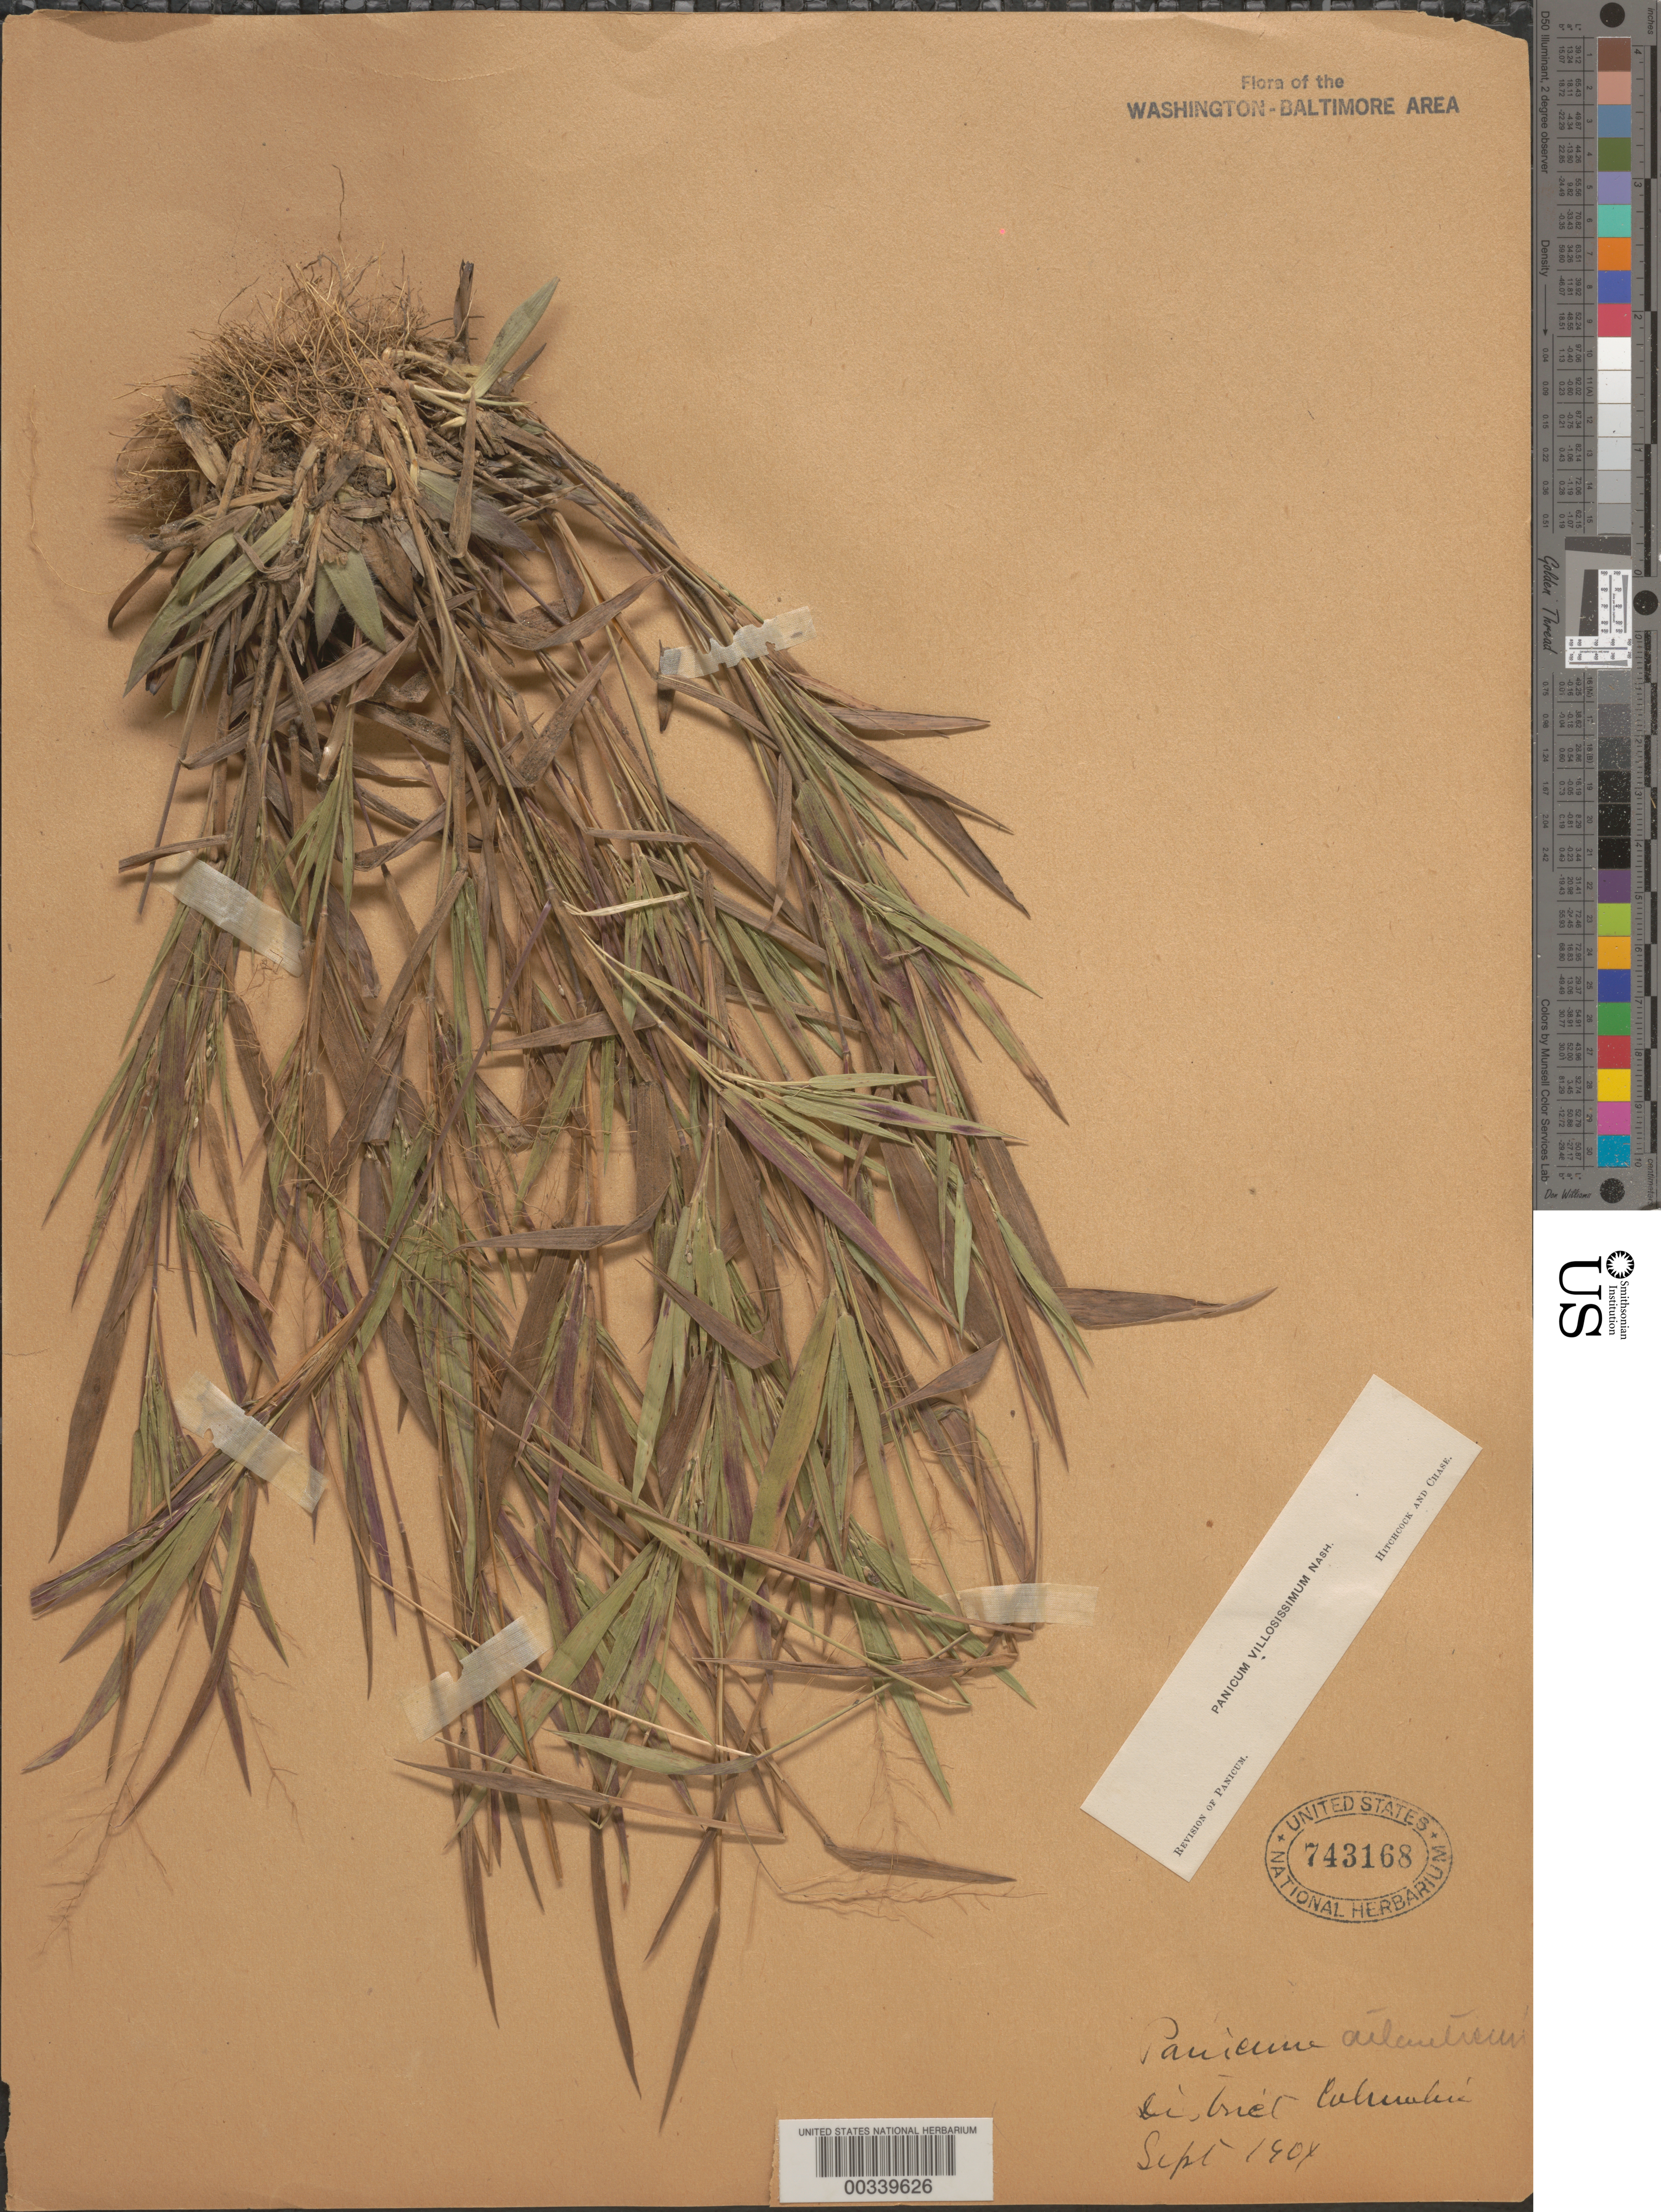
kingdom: Plantae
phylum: Tracheophyta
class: Liliopsida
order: Poales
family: Poaceae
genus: Dichanthelium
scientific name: Dichanthelium ovale subsp. villosissimum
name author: (Nash) Freckmann & Lelong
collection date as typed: Sep 1904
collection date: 1904-09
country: United States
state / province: District of Columbia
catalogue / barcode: US 743168